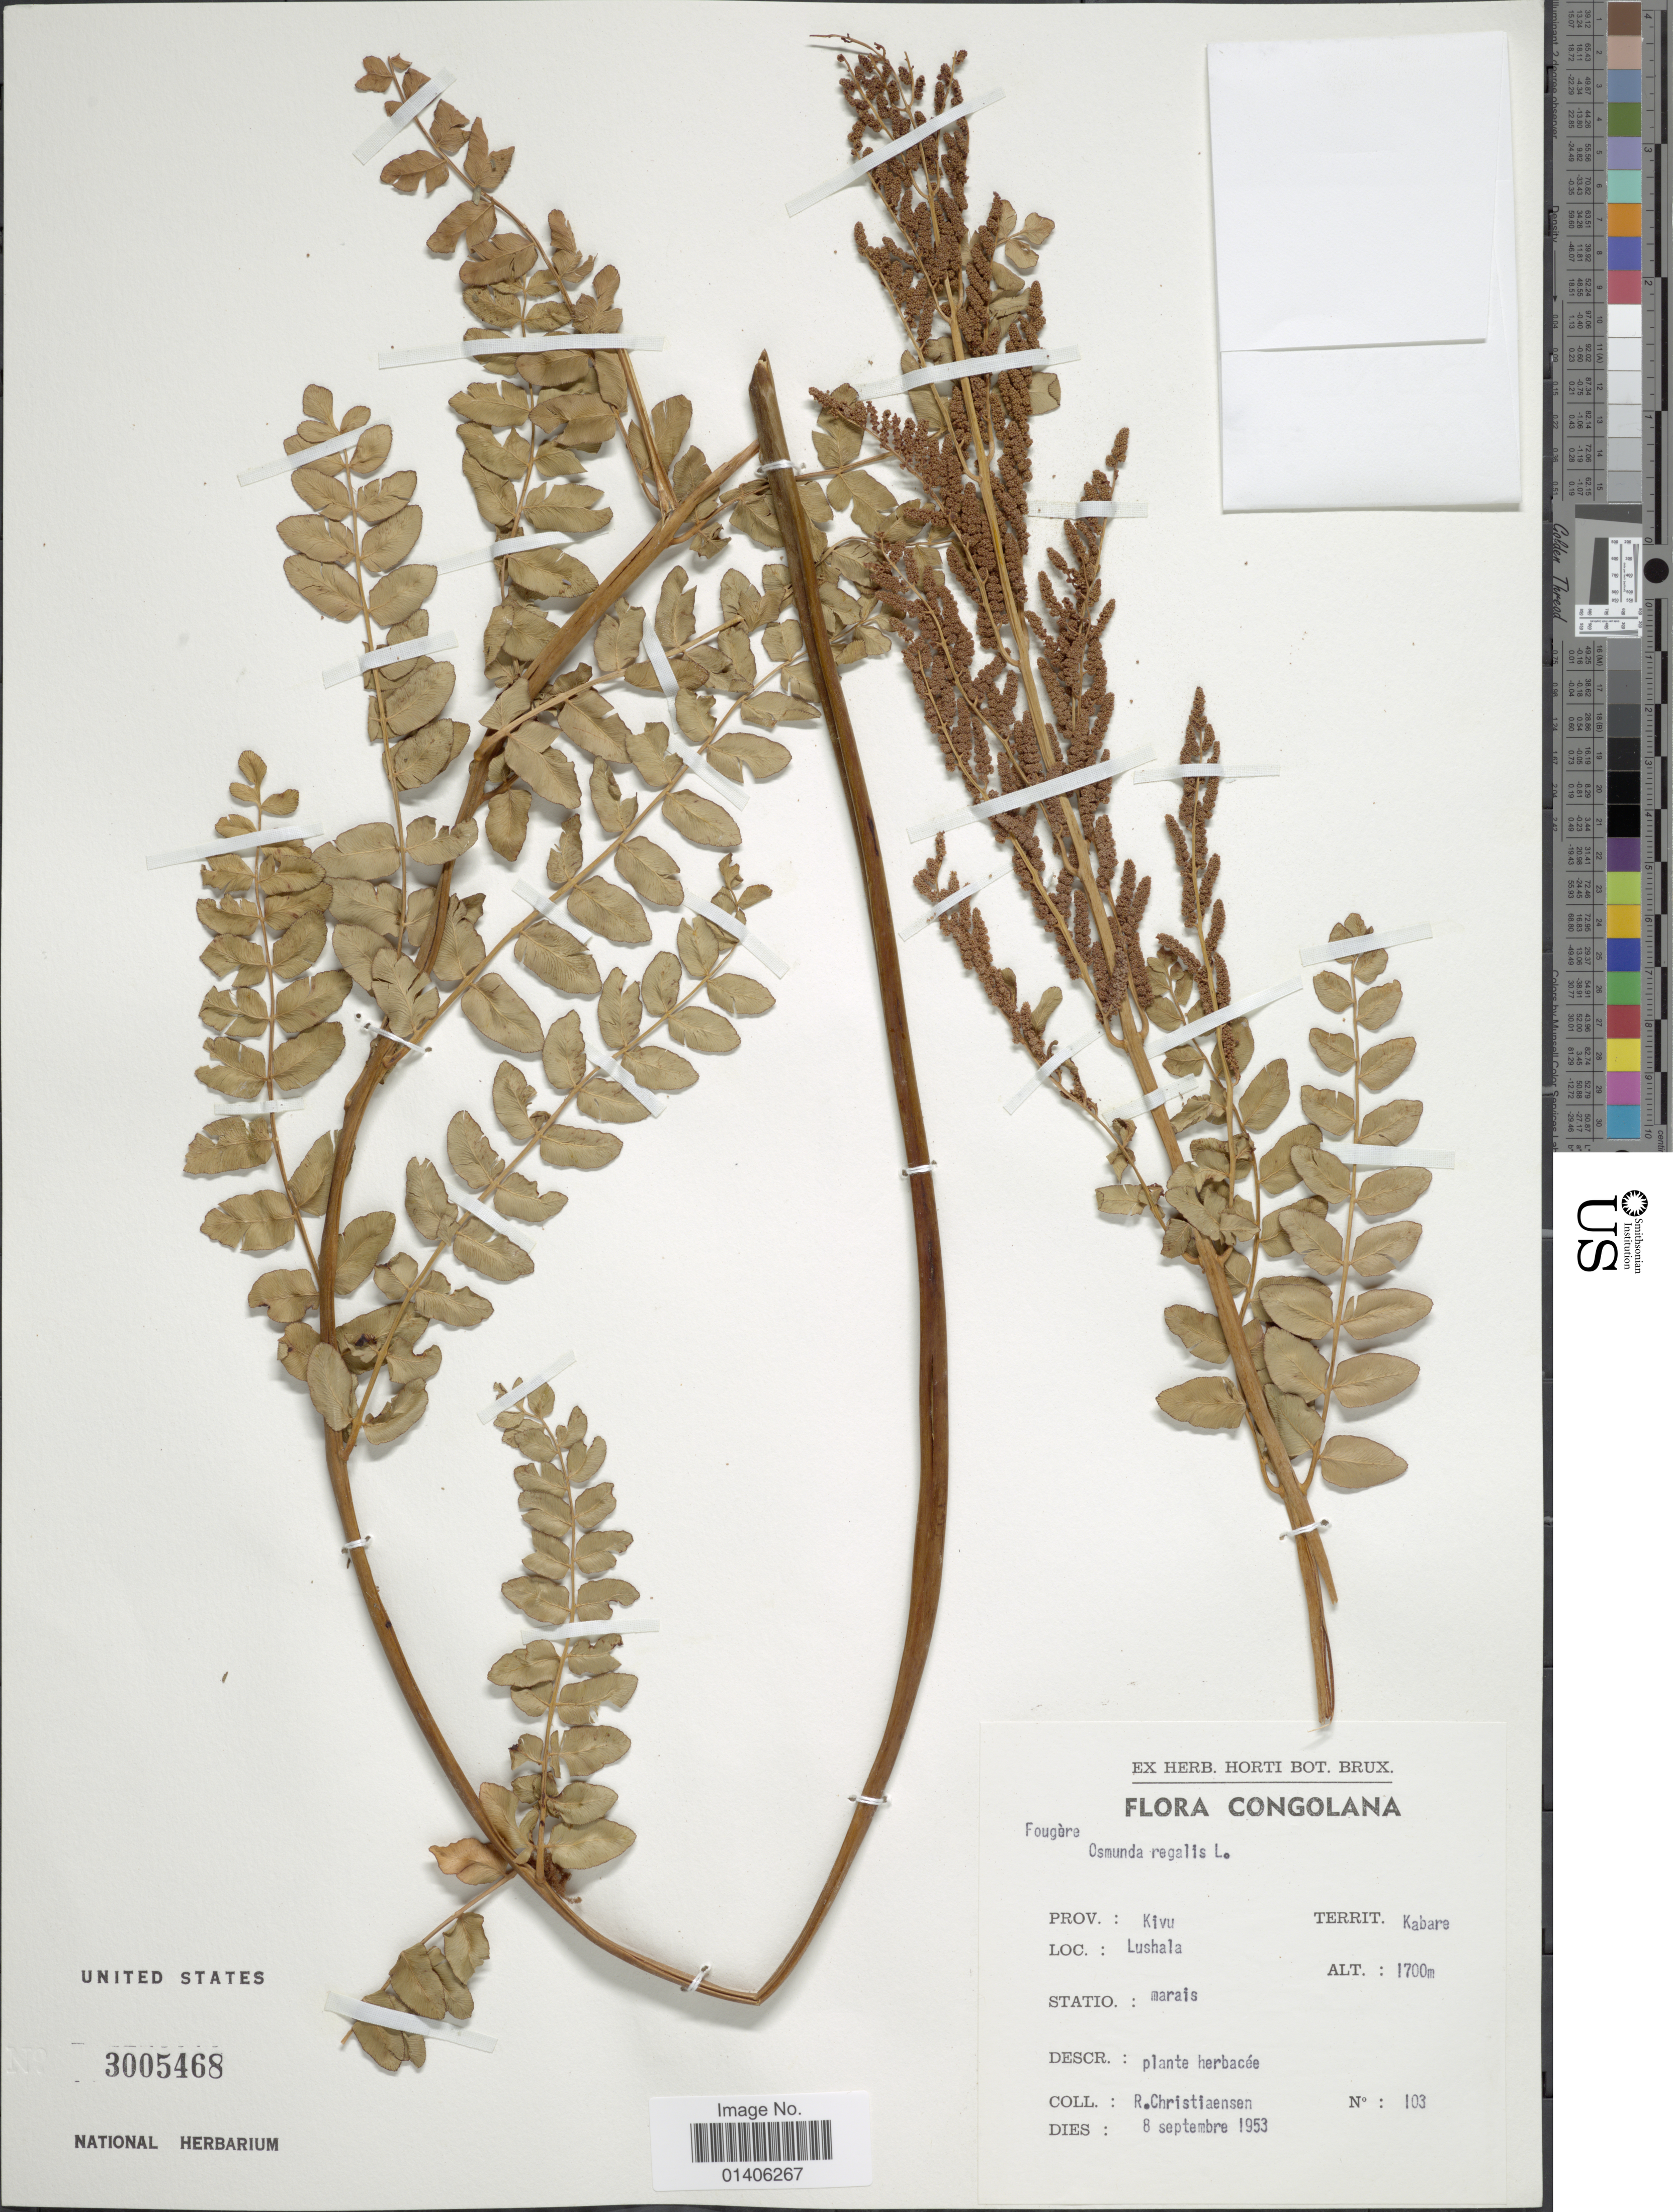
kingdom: Plantae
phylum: Tracheophyta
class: Polypodiopsida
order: Osmundales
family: Osmundaceae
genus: Osmunda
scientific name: Osmunda regalis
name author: L.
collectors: R. Christiaensen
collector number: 103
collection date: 1953-09-08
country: Congo, Democratic Republic of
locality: Prov. Kivu, Territ Kabare, Lushala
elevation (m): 1700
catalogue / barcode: US 3005468